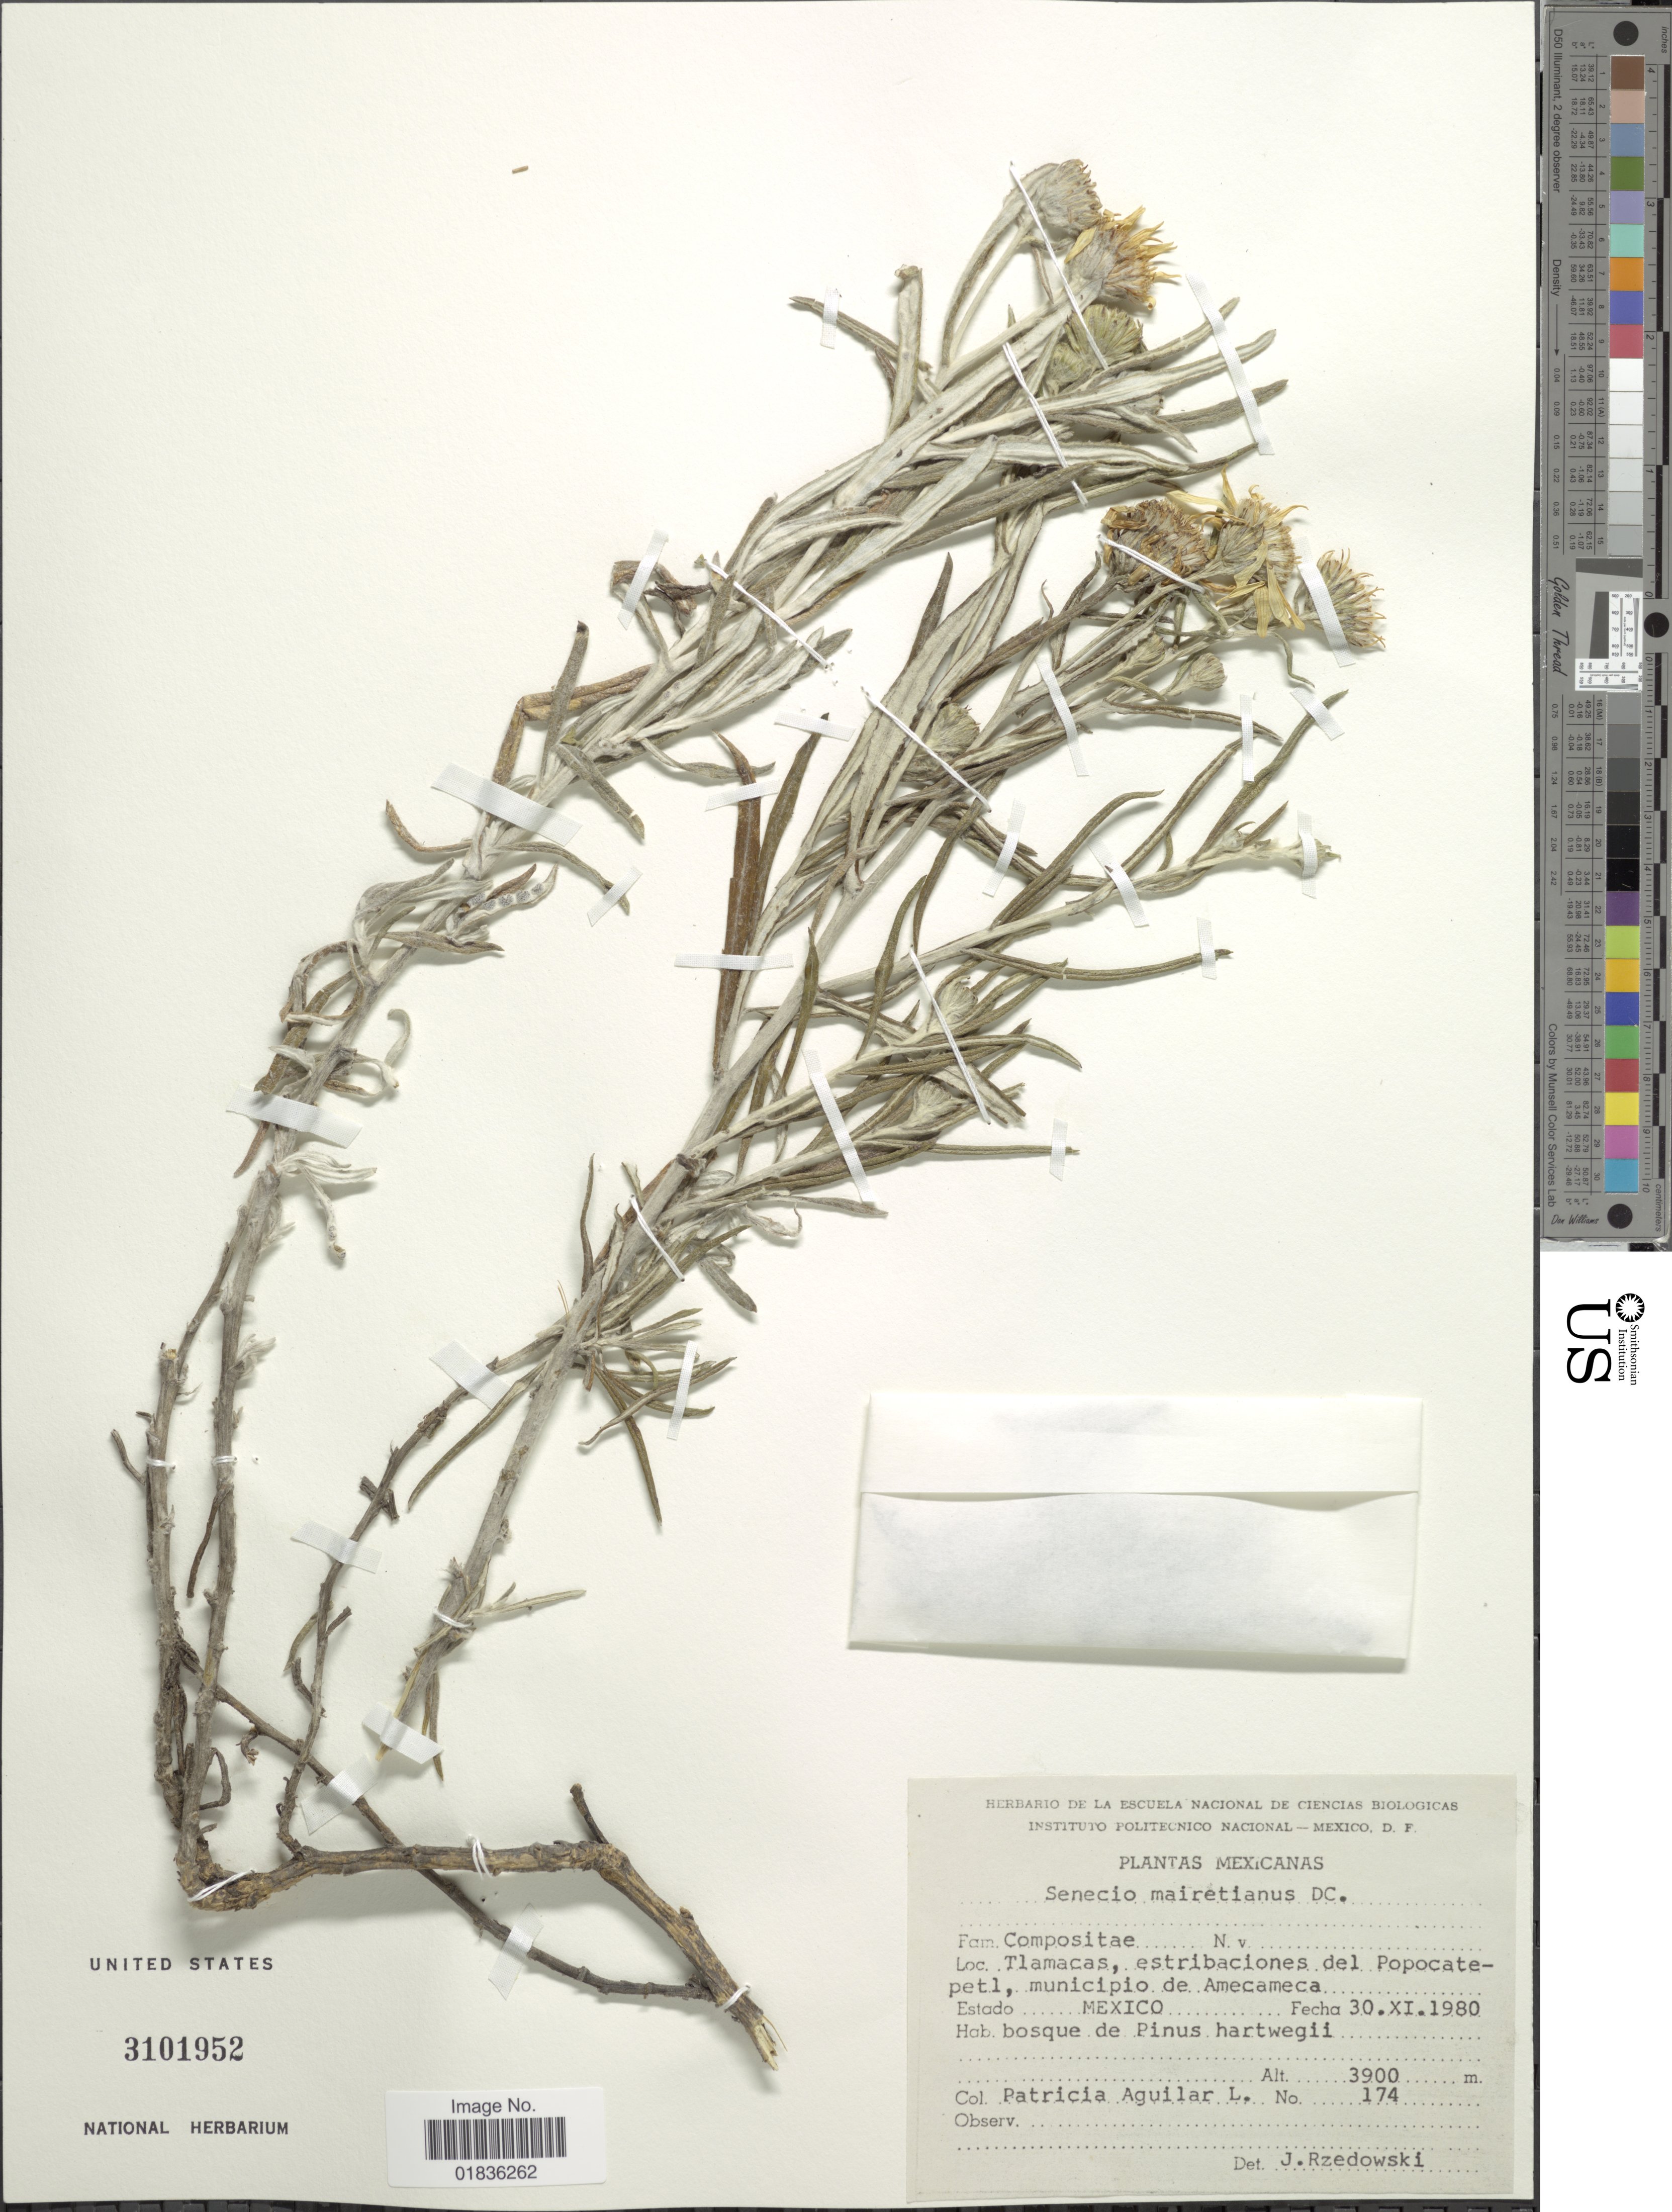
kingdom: Plantae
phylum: Tracheophyta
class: Magnoliopsida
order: Asterales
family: Asteraceae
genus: Senecio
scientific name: Senecio mairetianus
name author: DC.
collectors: P. Aguilar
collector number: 174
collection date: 1980-11-30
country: Mexico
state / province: México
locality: Tlamacas, estribaciones del Popocatepetl, municipio de Amecameca.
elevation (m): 3900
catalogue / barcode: US 3101952